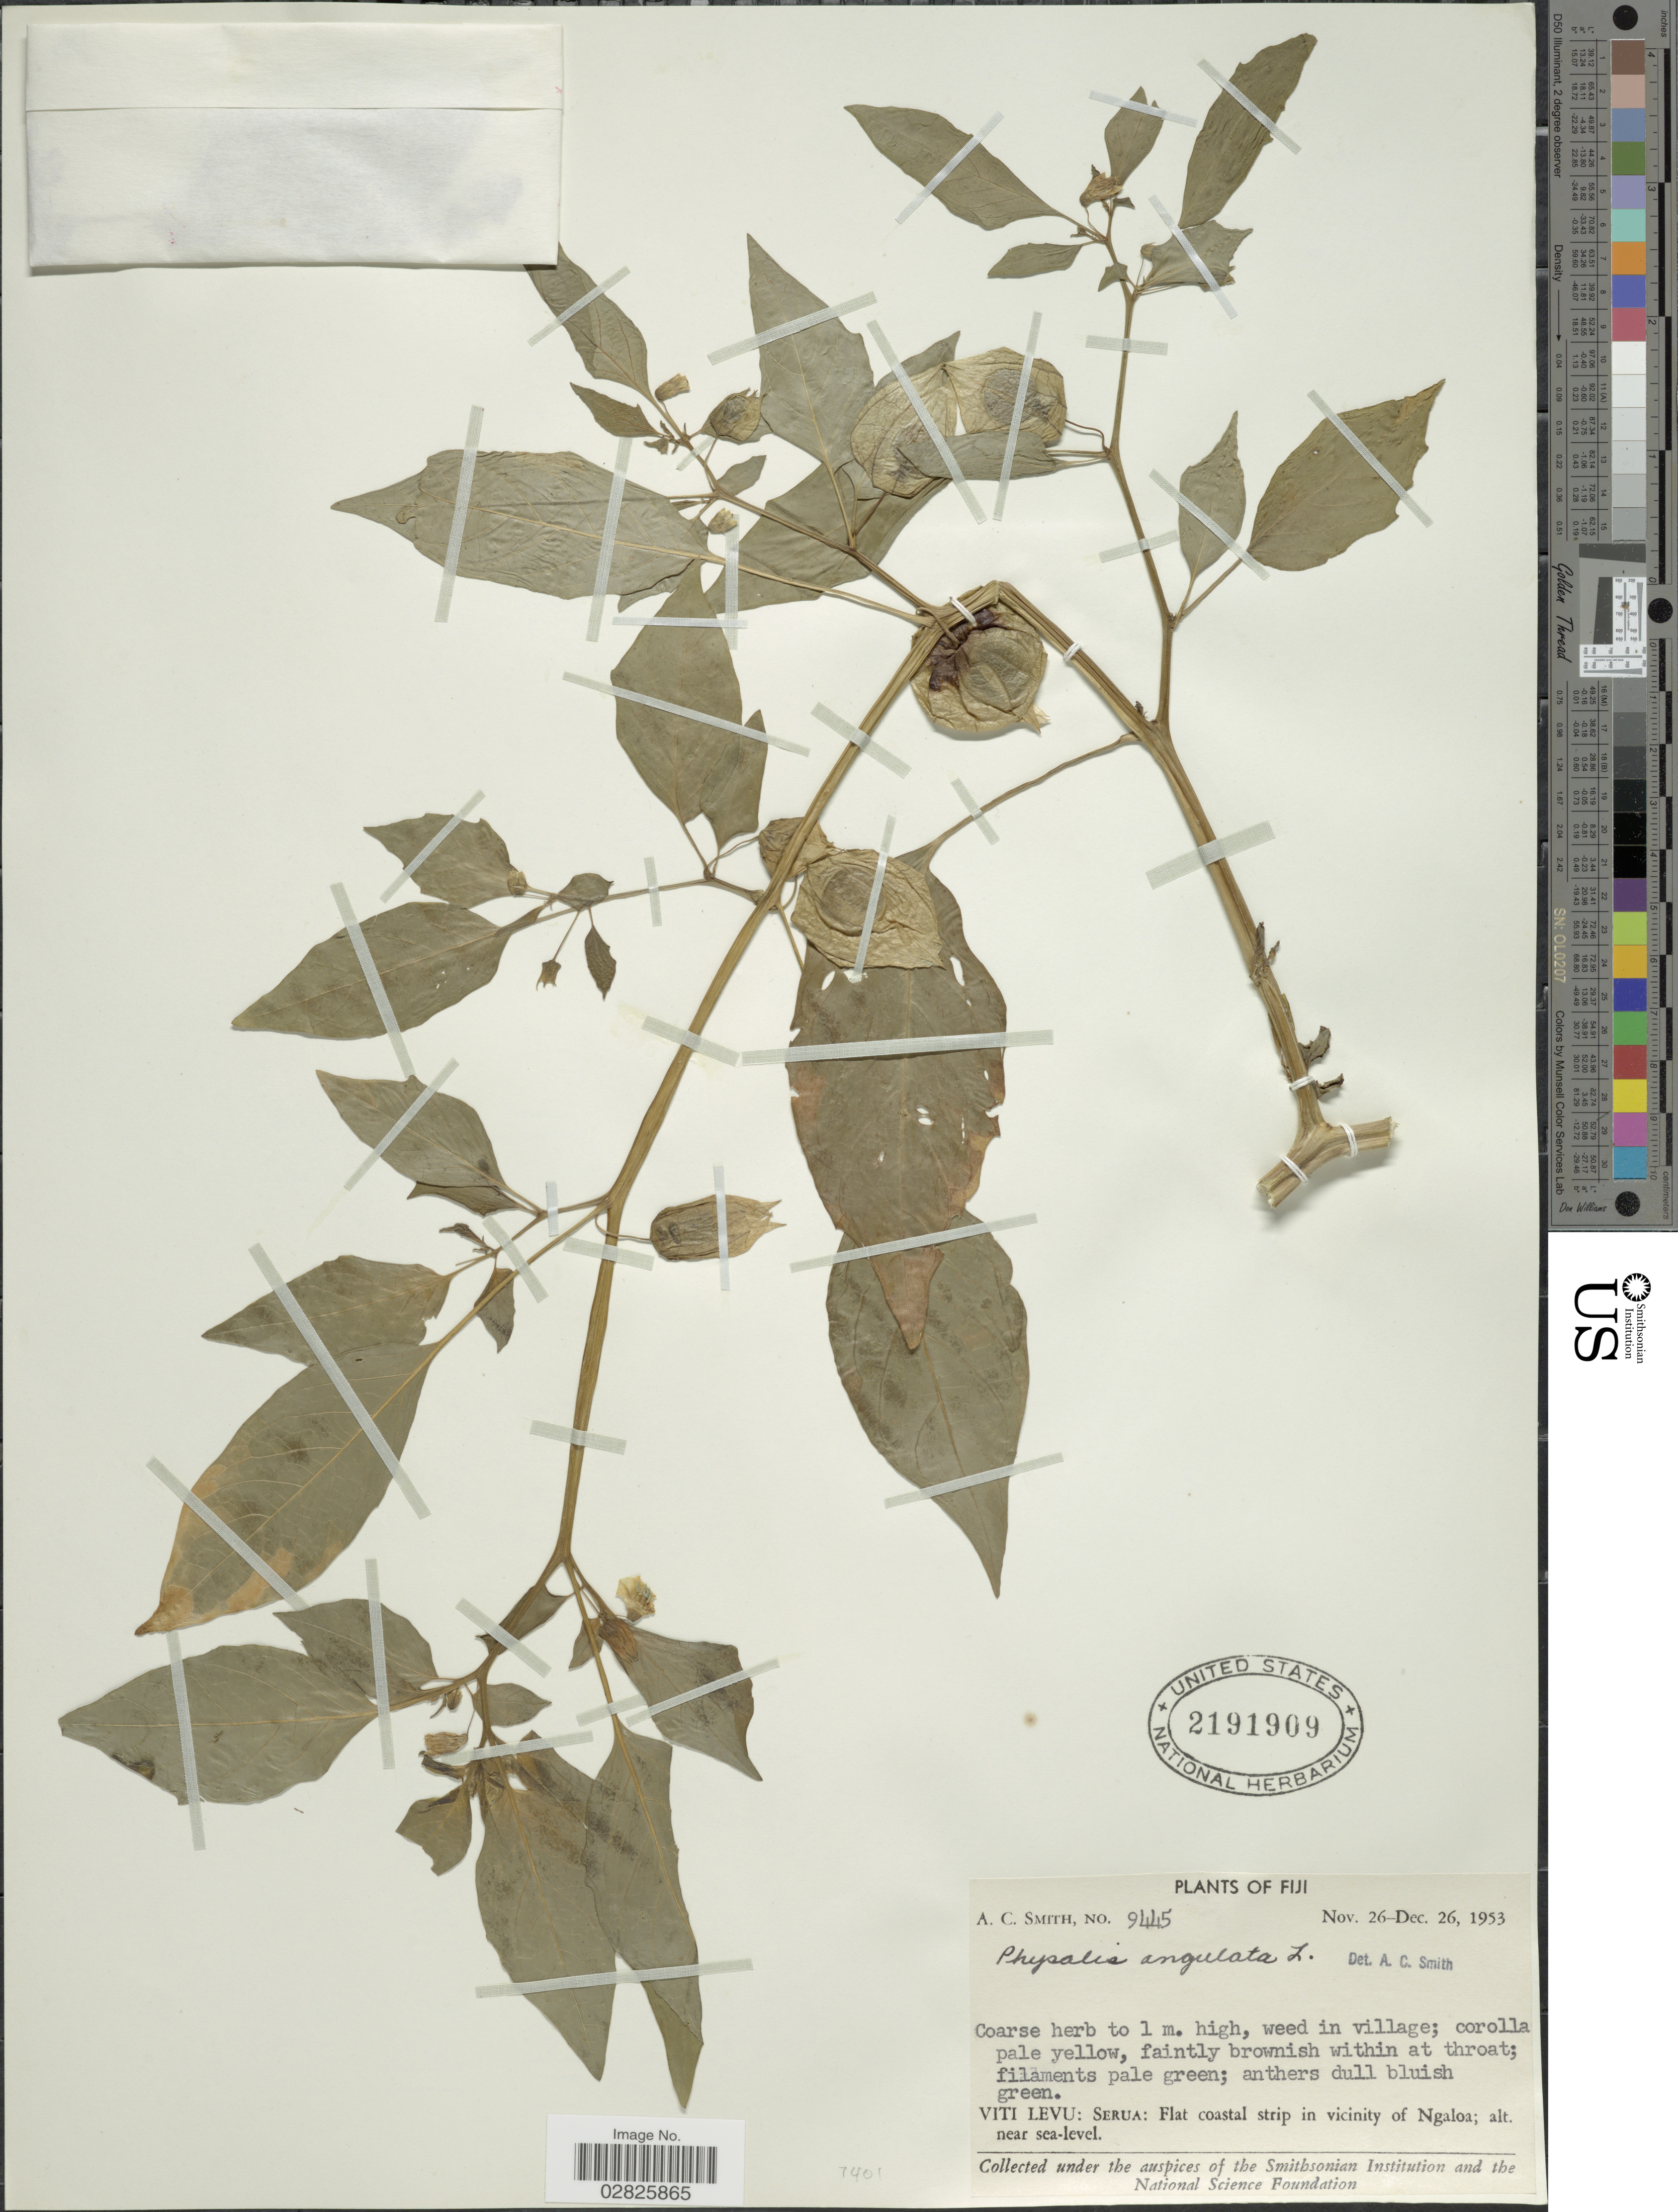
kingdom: Plantae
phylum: Tracheophyta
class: Magnoliopsida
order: Solanales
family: Solanaceae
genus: Physalis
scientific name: Physalis angulata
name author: L.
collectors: A. C. Smith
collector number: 9445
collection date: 1953-11-26/1953-12-26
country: Fiji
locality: Viti Levu: Serua: Flat coastal strip in vicinity of Ngaloa.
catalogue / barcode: US 2191909